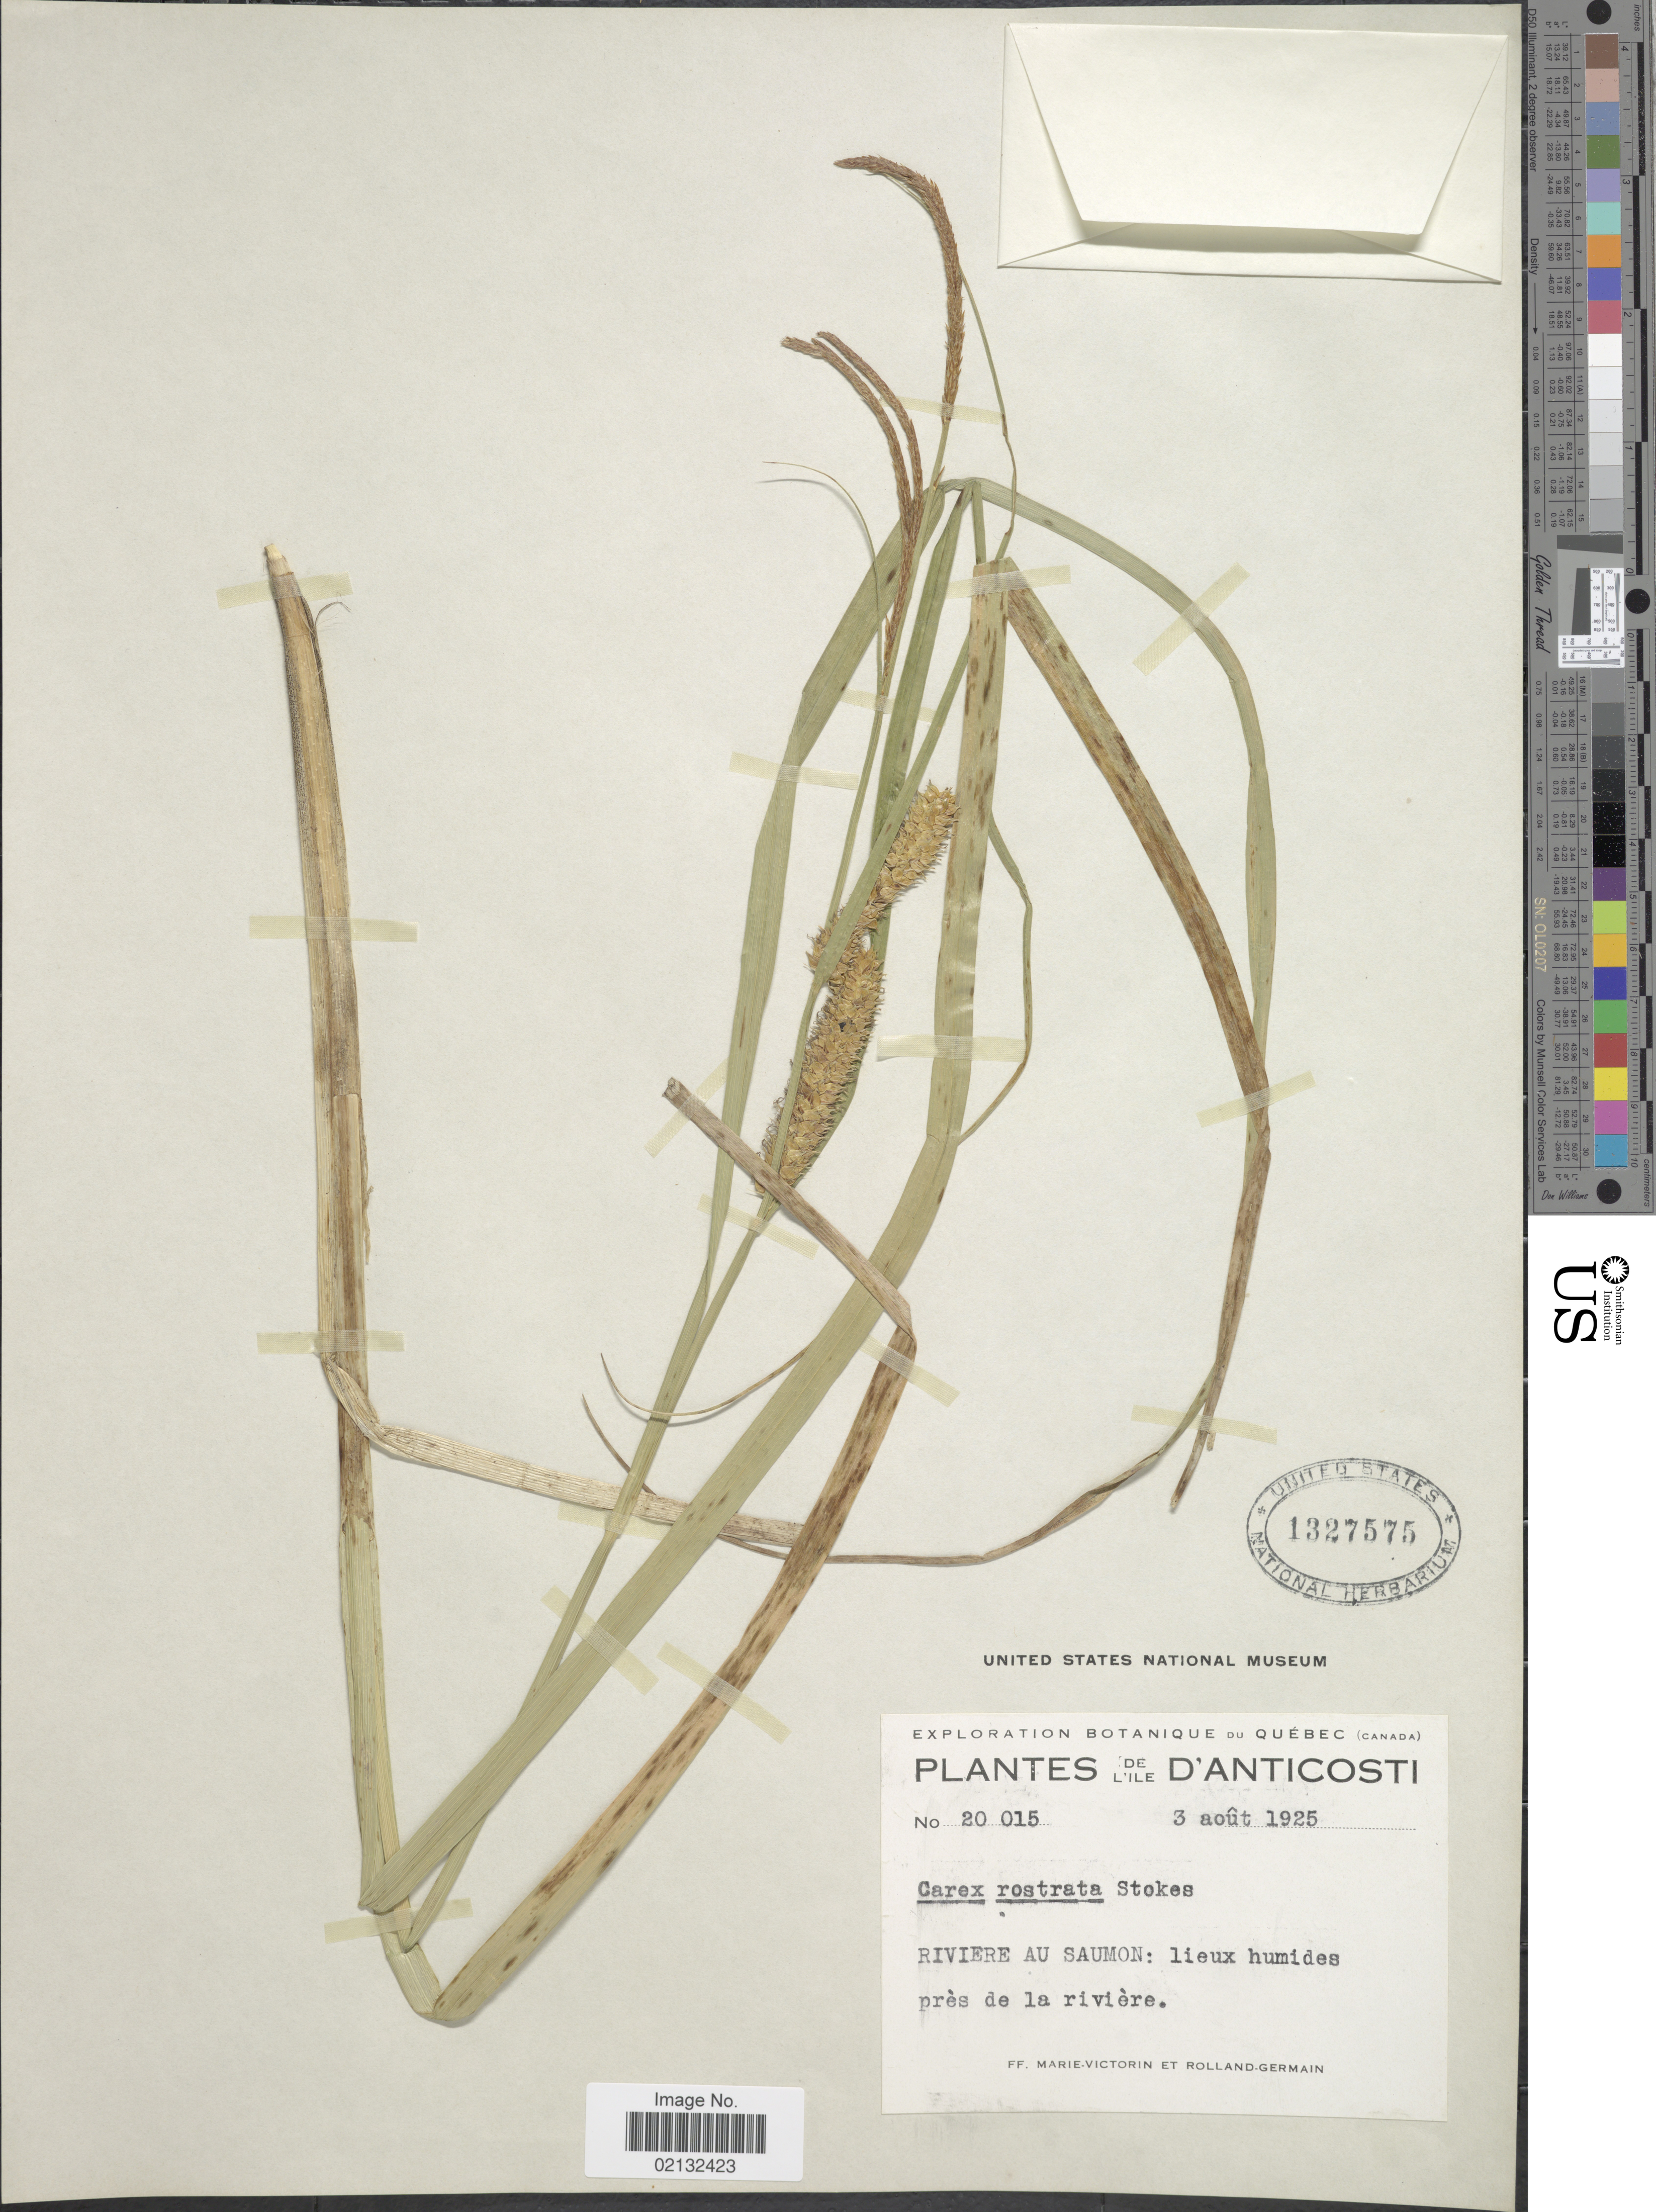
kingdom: Plantae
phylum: Tracheophyta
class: Liliopsida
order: Poales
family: Cyperaceae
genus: Carex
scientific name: Carex rostrata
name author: Stokes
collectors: F. Marie-Victorin & Rolland-Germain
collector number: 20015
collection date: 1925-08-03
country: Canada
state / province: Quebec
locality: Ile D'Anticosti. Riviere Au Saumon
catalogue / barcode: US 1327575